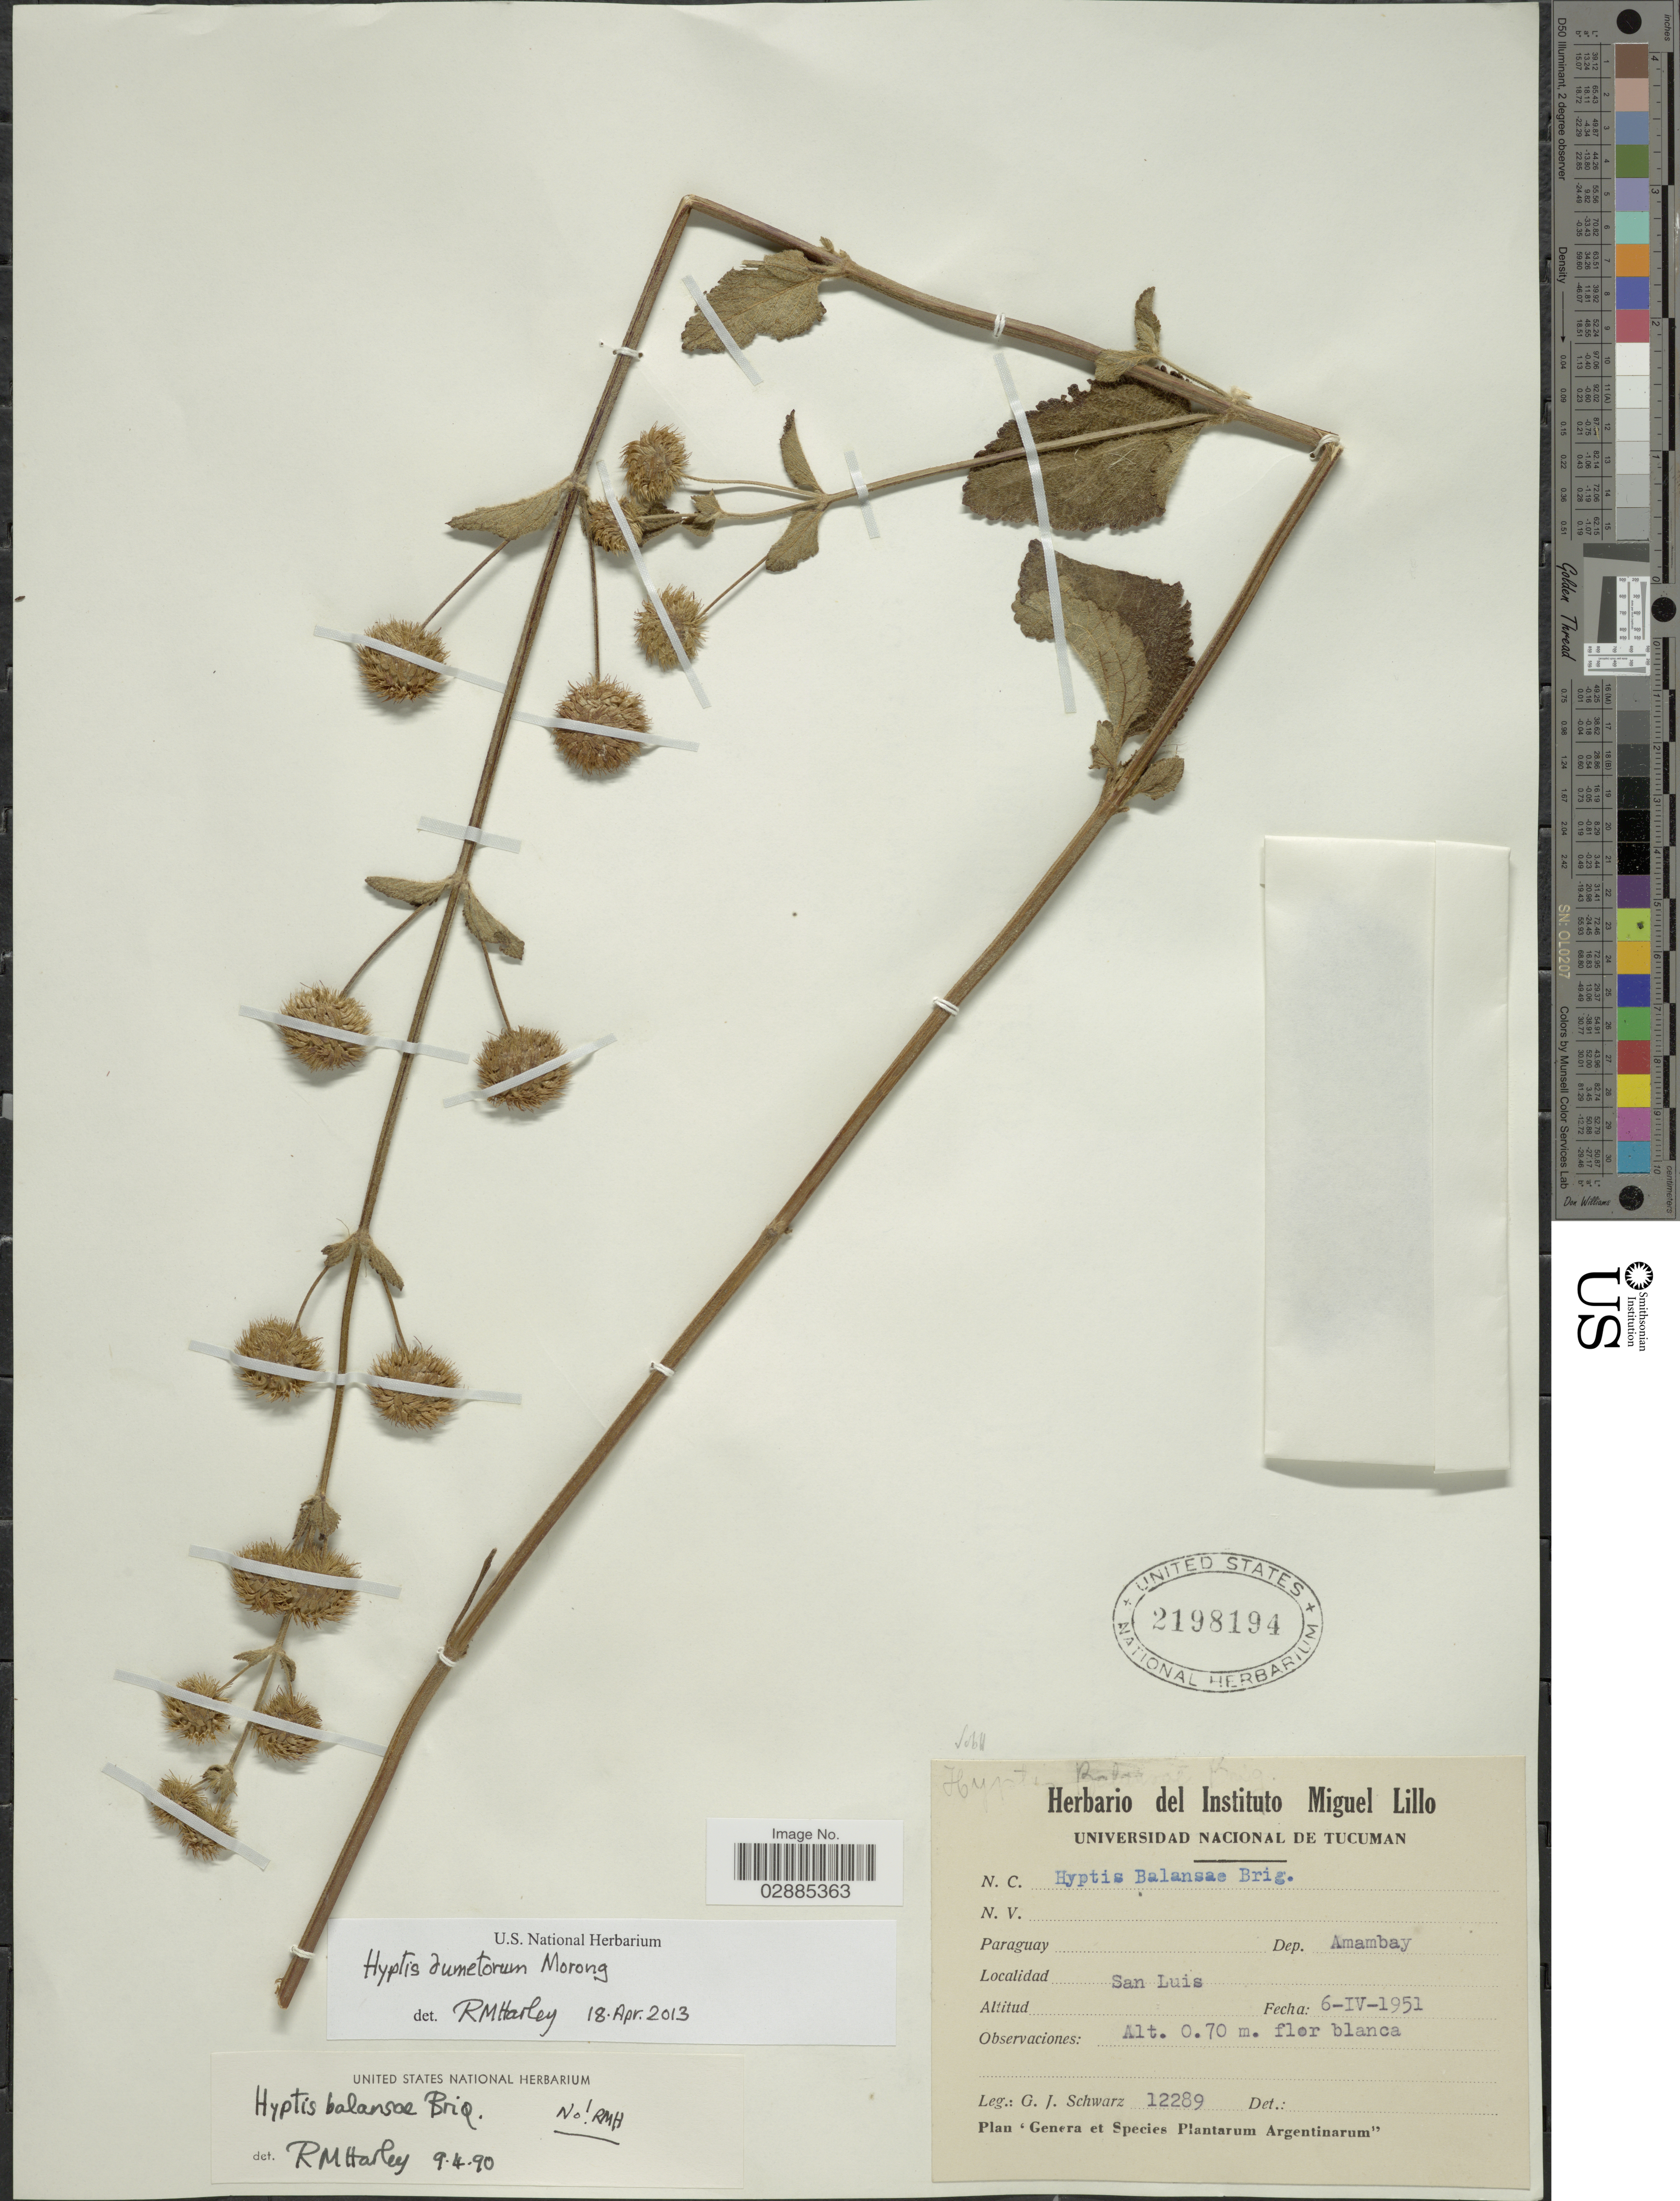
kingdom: Plantae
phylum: Tracheophyta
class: Magnoliopsida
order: Lamiales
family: Lamiaceae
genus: Hyptis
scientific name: Hyptis dumetorum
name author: Morong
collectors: G. J. Schwarz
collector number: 12289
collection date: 1951-04-06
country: Paraguay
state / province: Amambay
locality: Dep. Amambay, San Luis.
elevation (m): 0.7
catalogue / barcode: US 2198194